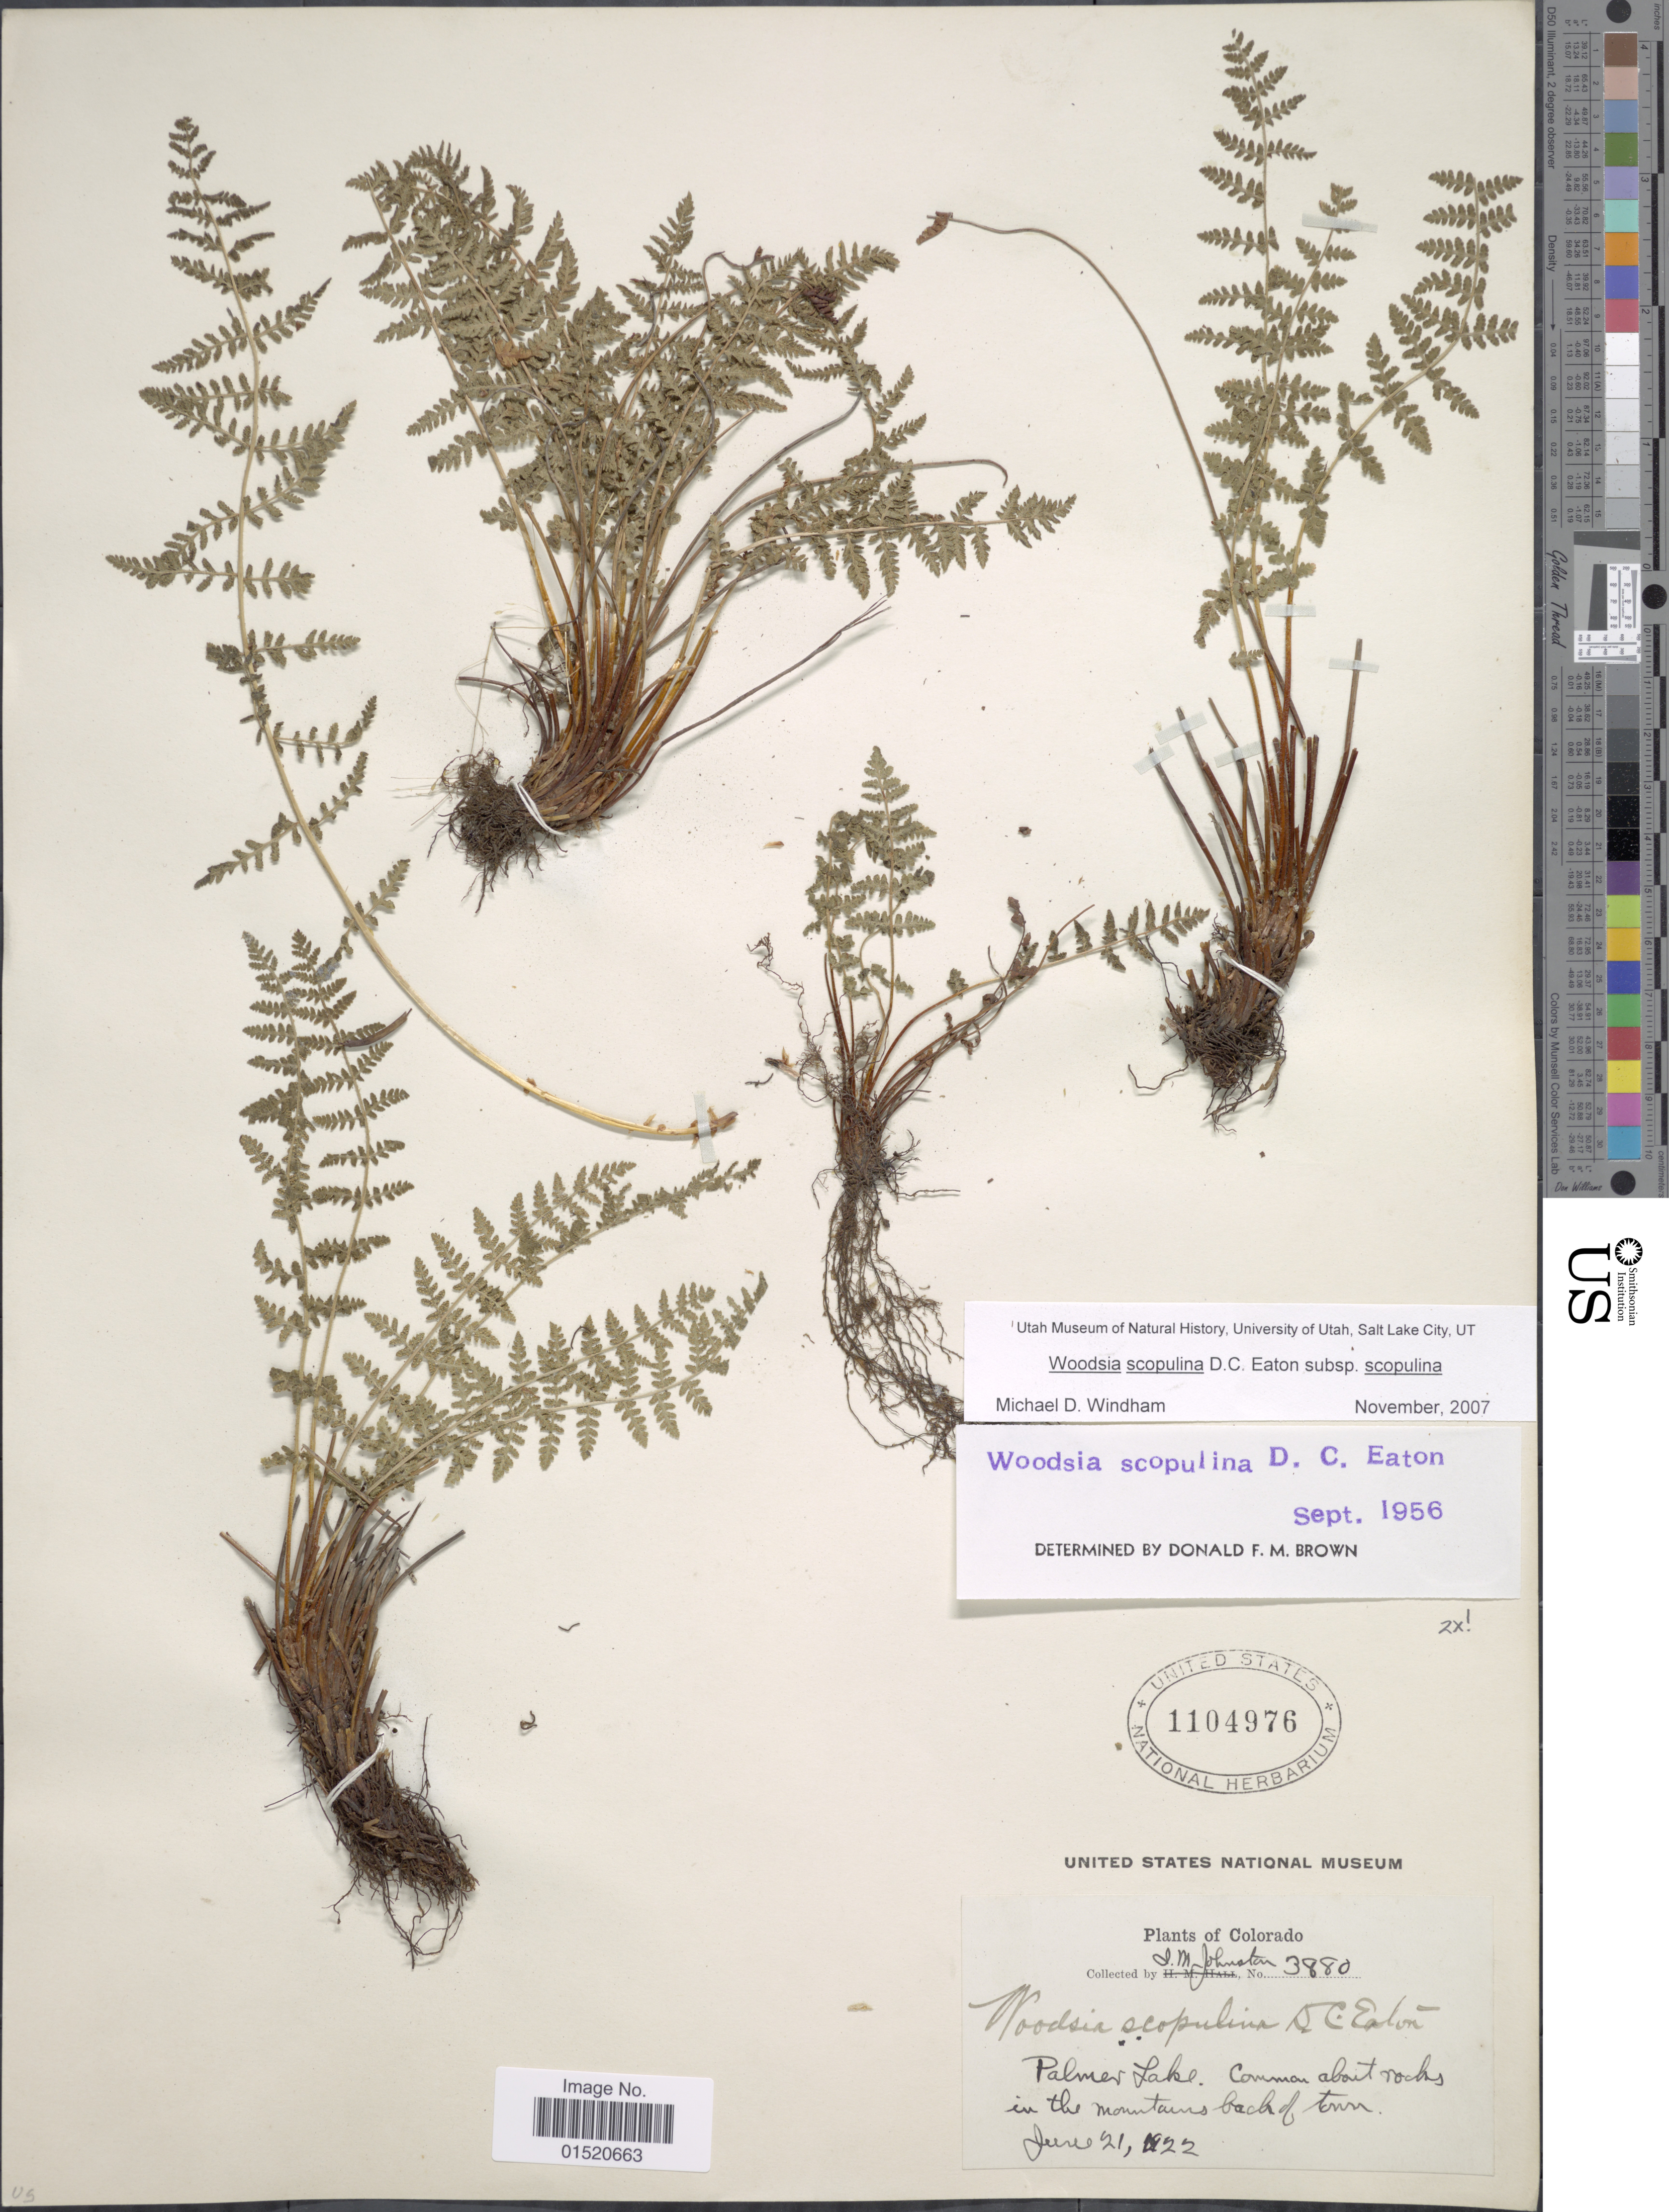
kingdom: Plantae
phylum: Tracheophyta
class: Polypodiopsida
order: Polypodiales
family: Woodsiaceae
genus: Woodsia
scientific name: Woodsia scopulina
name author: D.C. Eaton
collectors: J. Johnston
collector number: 3880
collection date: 1922-06-21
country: United States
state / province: Colorado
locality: Palmer Lake.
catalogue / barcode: US 1104976